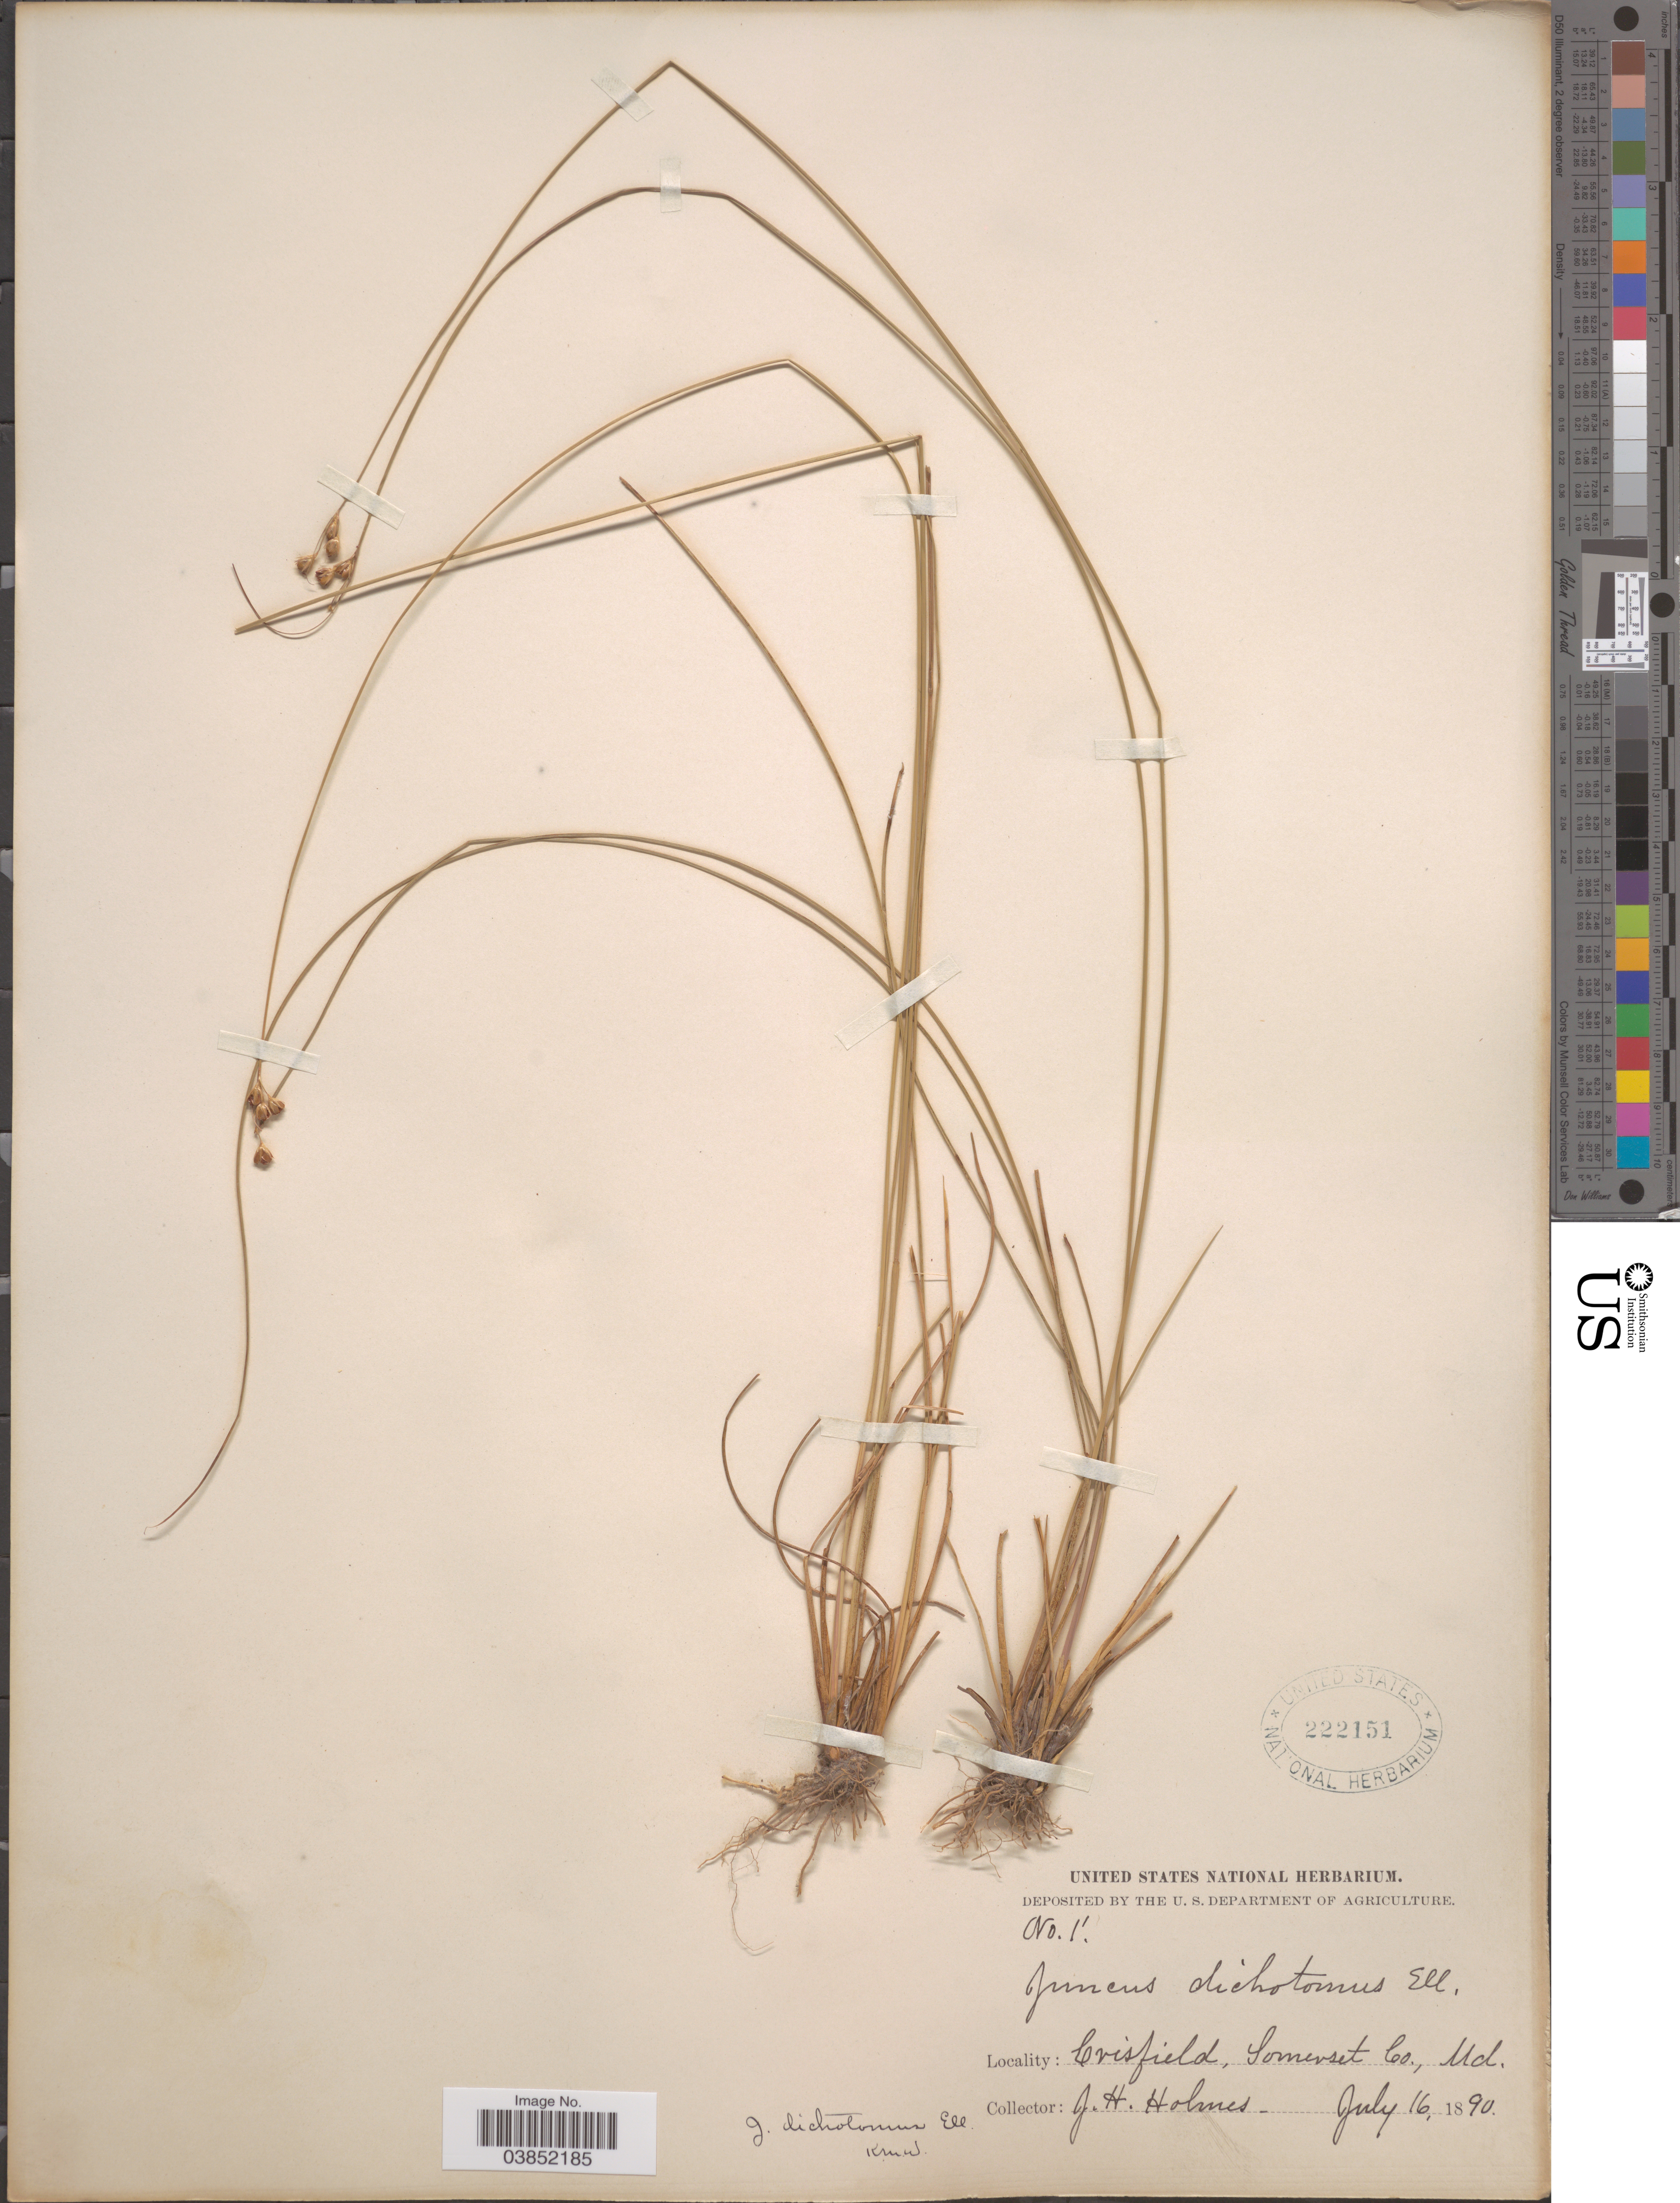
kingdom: Plantae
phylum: Tracheophyta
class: Liliopsida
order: Poales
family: Juncaceae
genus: Juncus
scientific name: Juncus dichotomus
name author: Elliott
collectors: J. Holmes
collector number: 11*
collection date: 1890-07-16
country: United States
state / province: Maryland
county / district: Somerset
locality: Crisfield, Somerset Co.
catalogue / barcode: US 222151